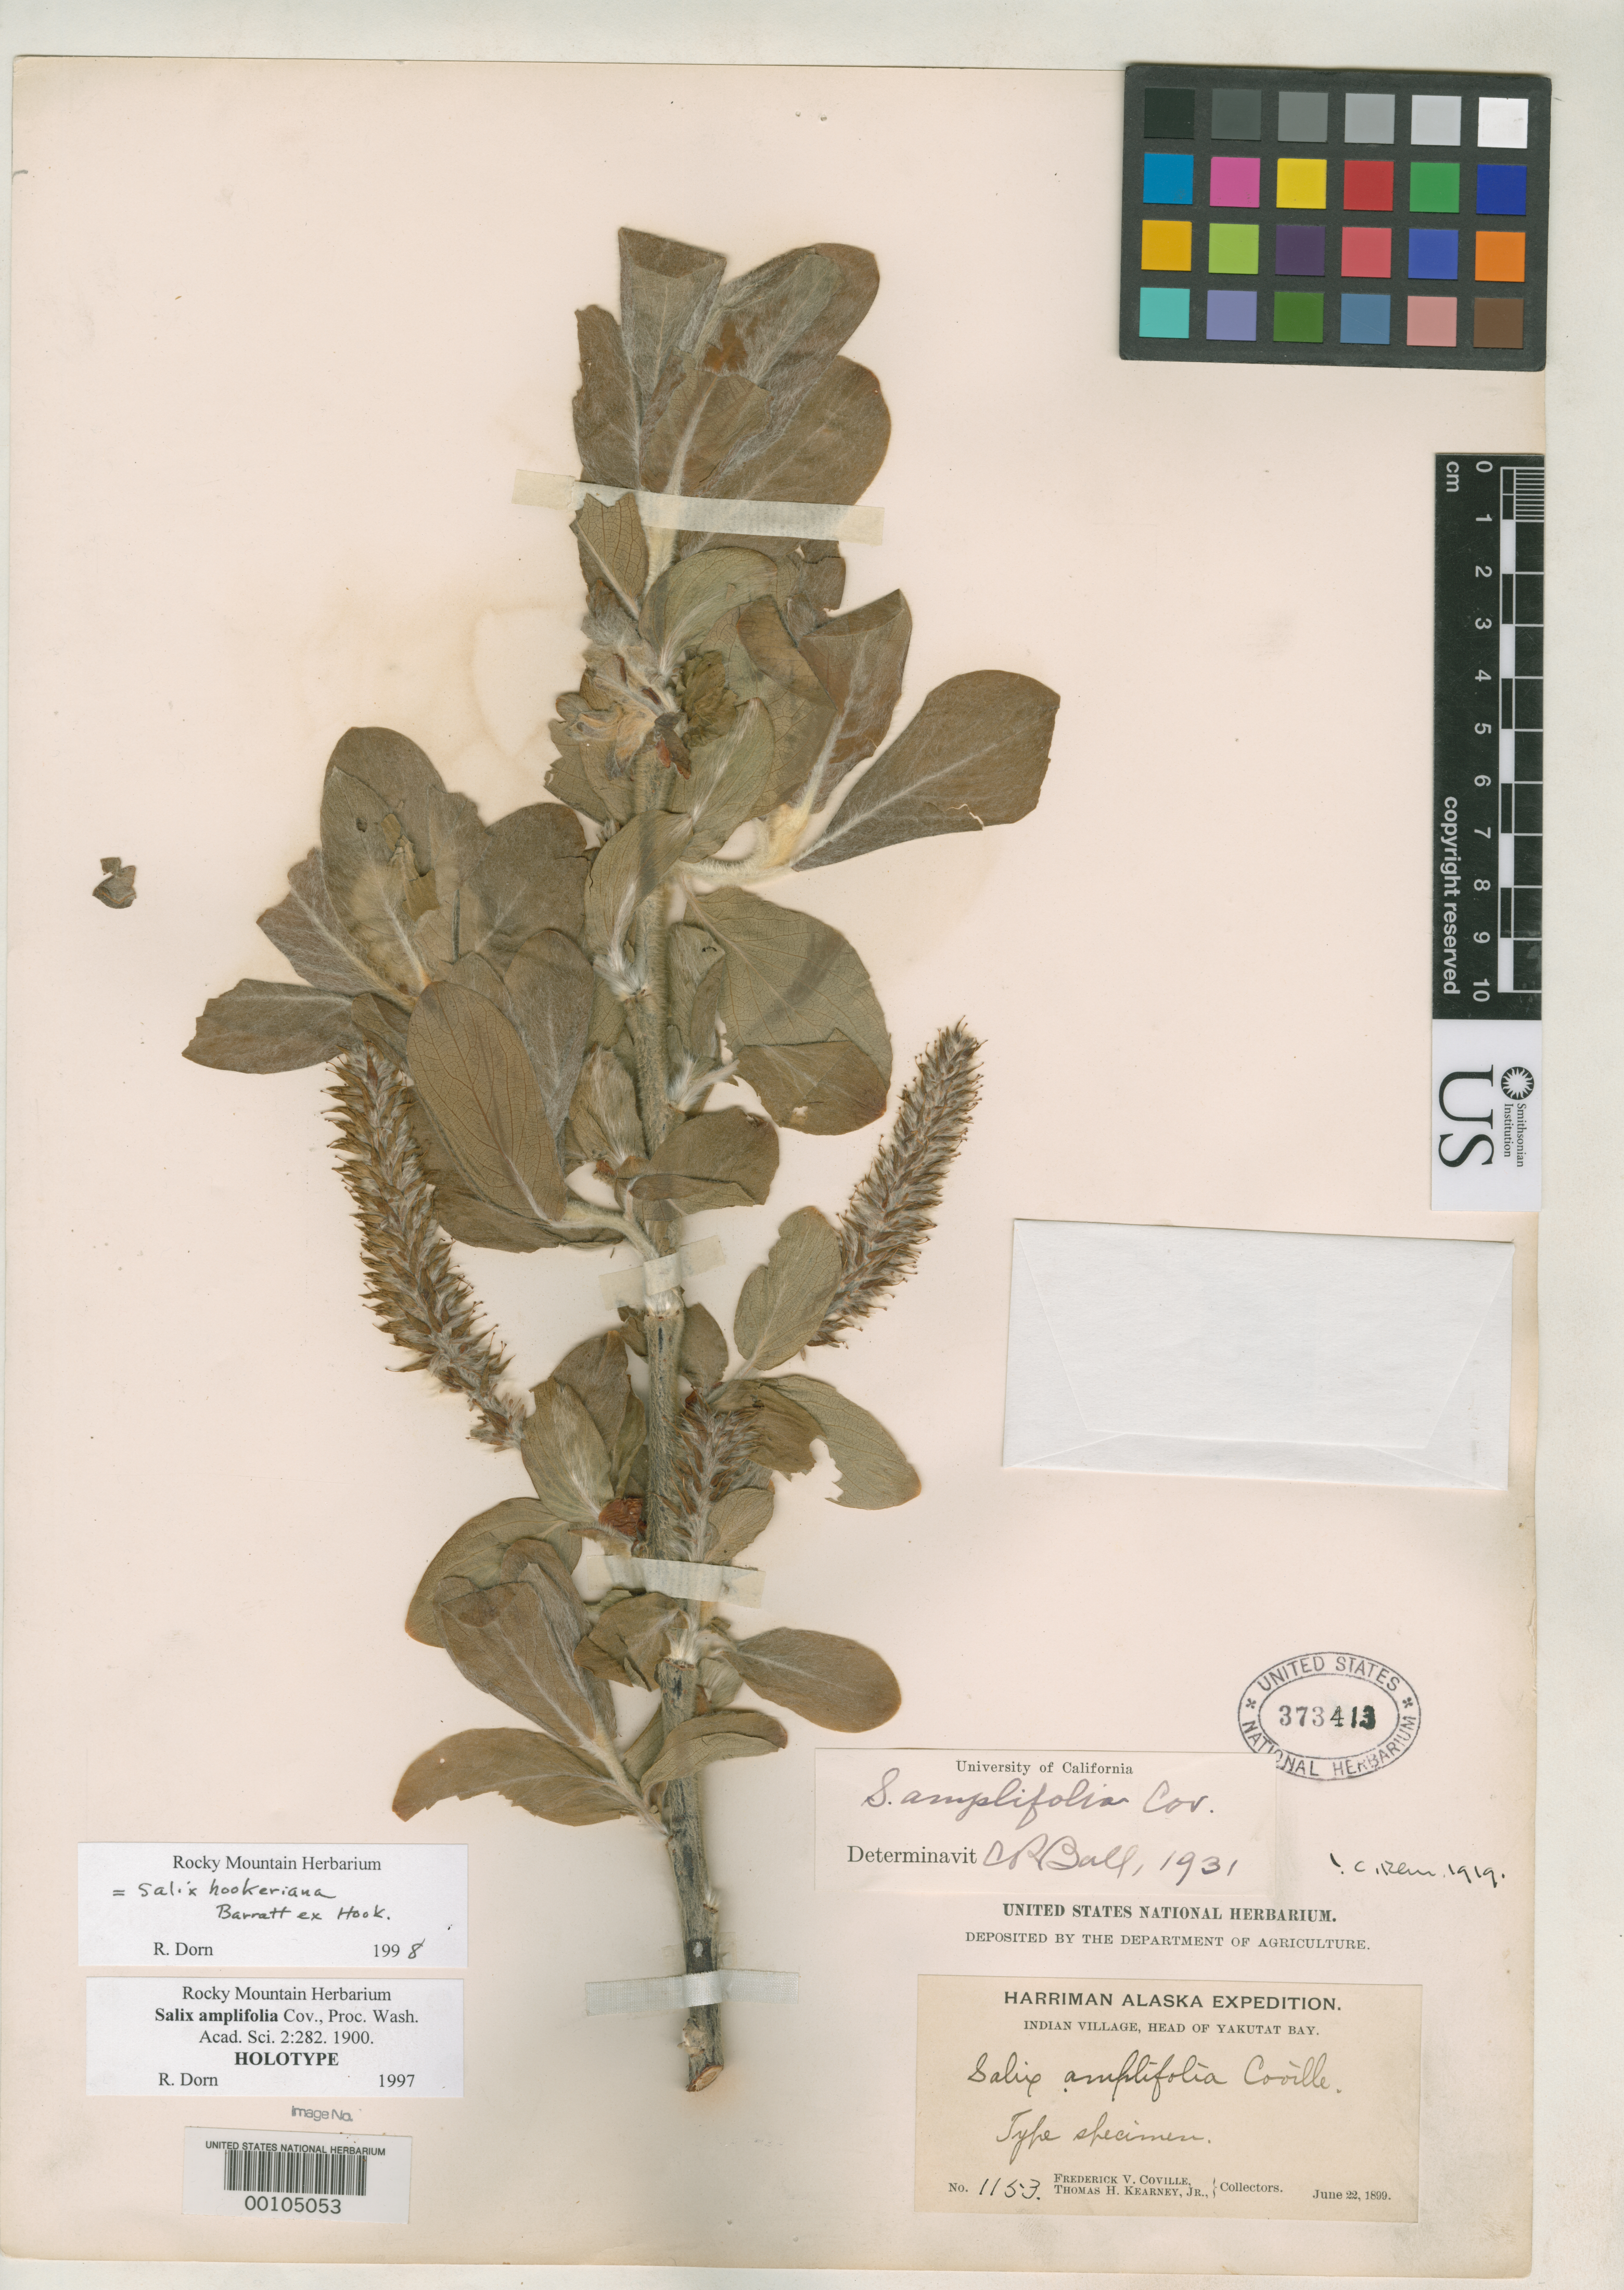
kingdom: Plantae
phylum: Tracheophyta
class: Magnoliopsida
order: Malpighiales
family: Salicaceae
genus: Salix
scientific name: Salix amphifolia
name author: Coville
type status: Holotype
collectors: F. V. Coville & T. H. Kearney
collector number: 1153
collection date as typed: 22 Jun 1899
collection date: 1899-06-22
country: United States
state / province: Alaska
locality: Indian Village, Head of Yakutat Bay.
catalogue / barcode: US 373413